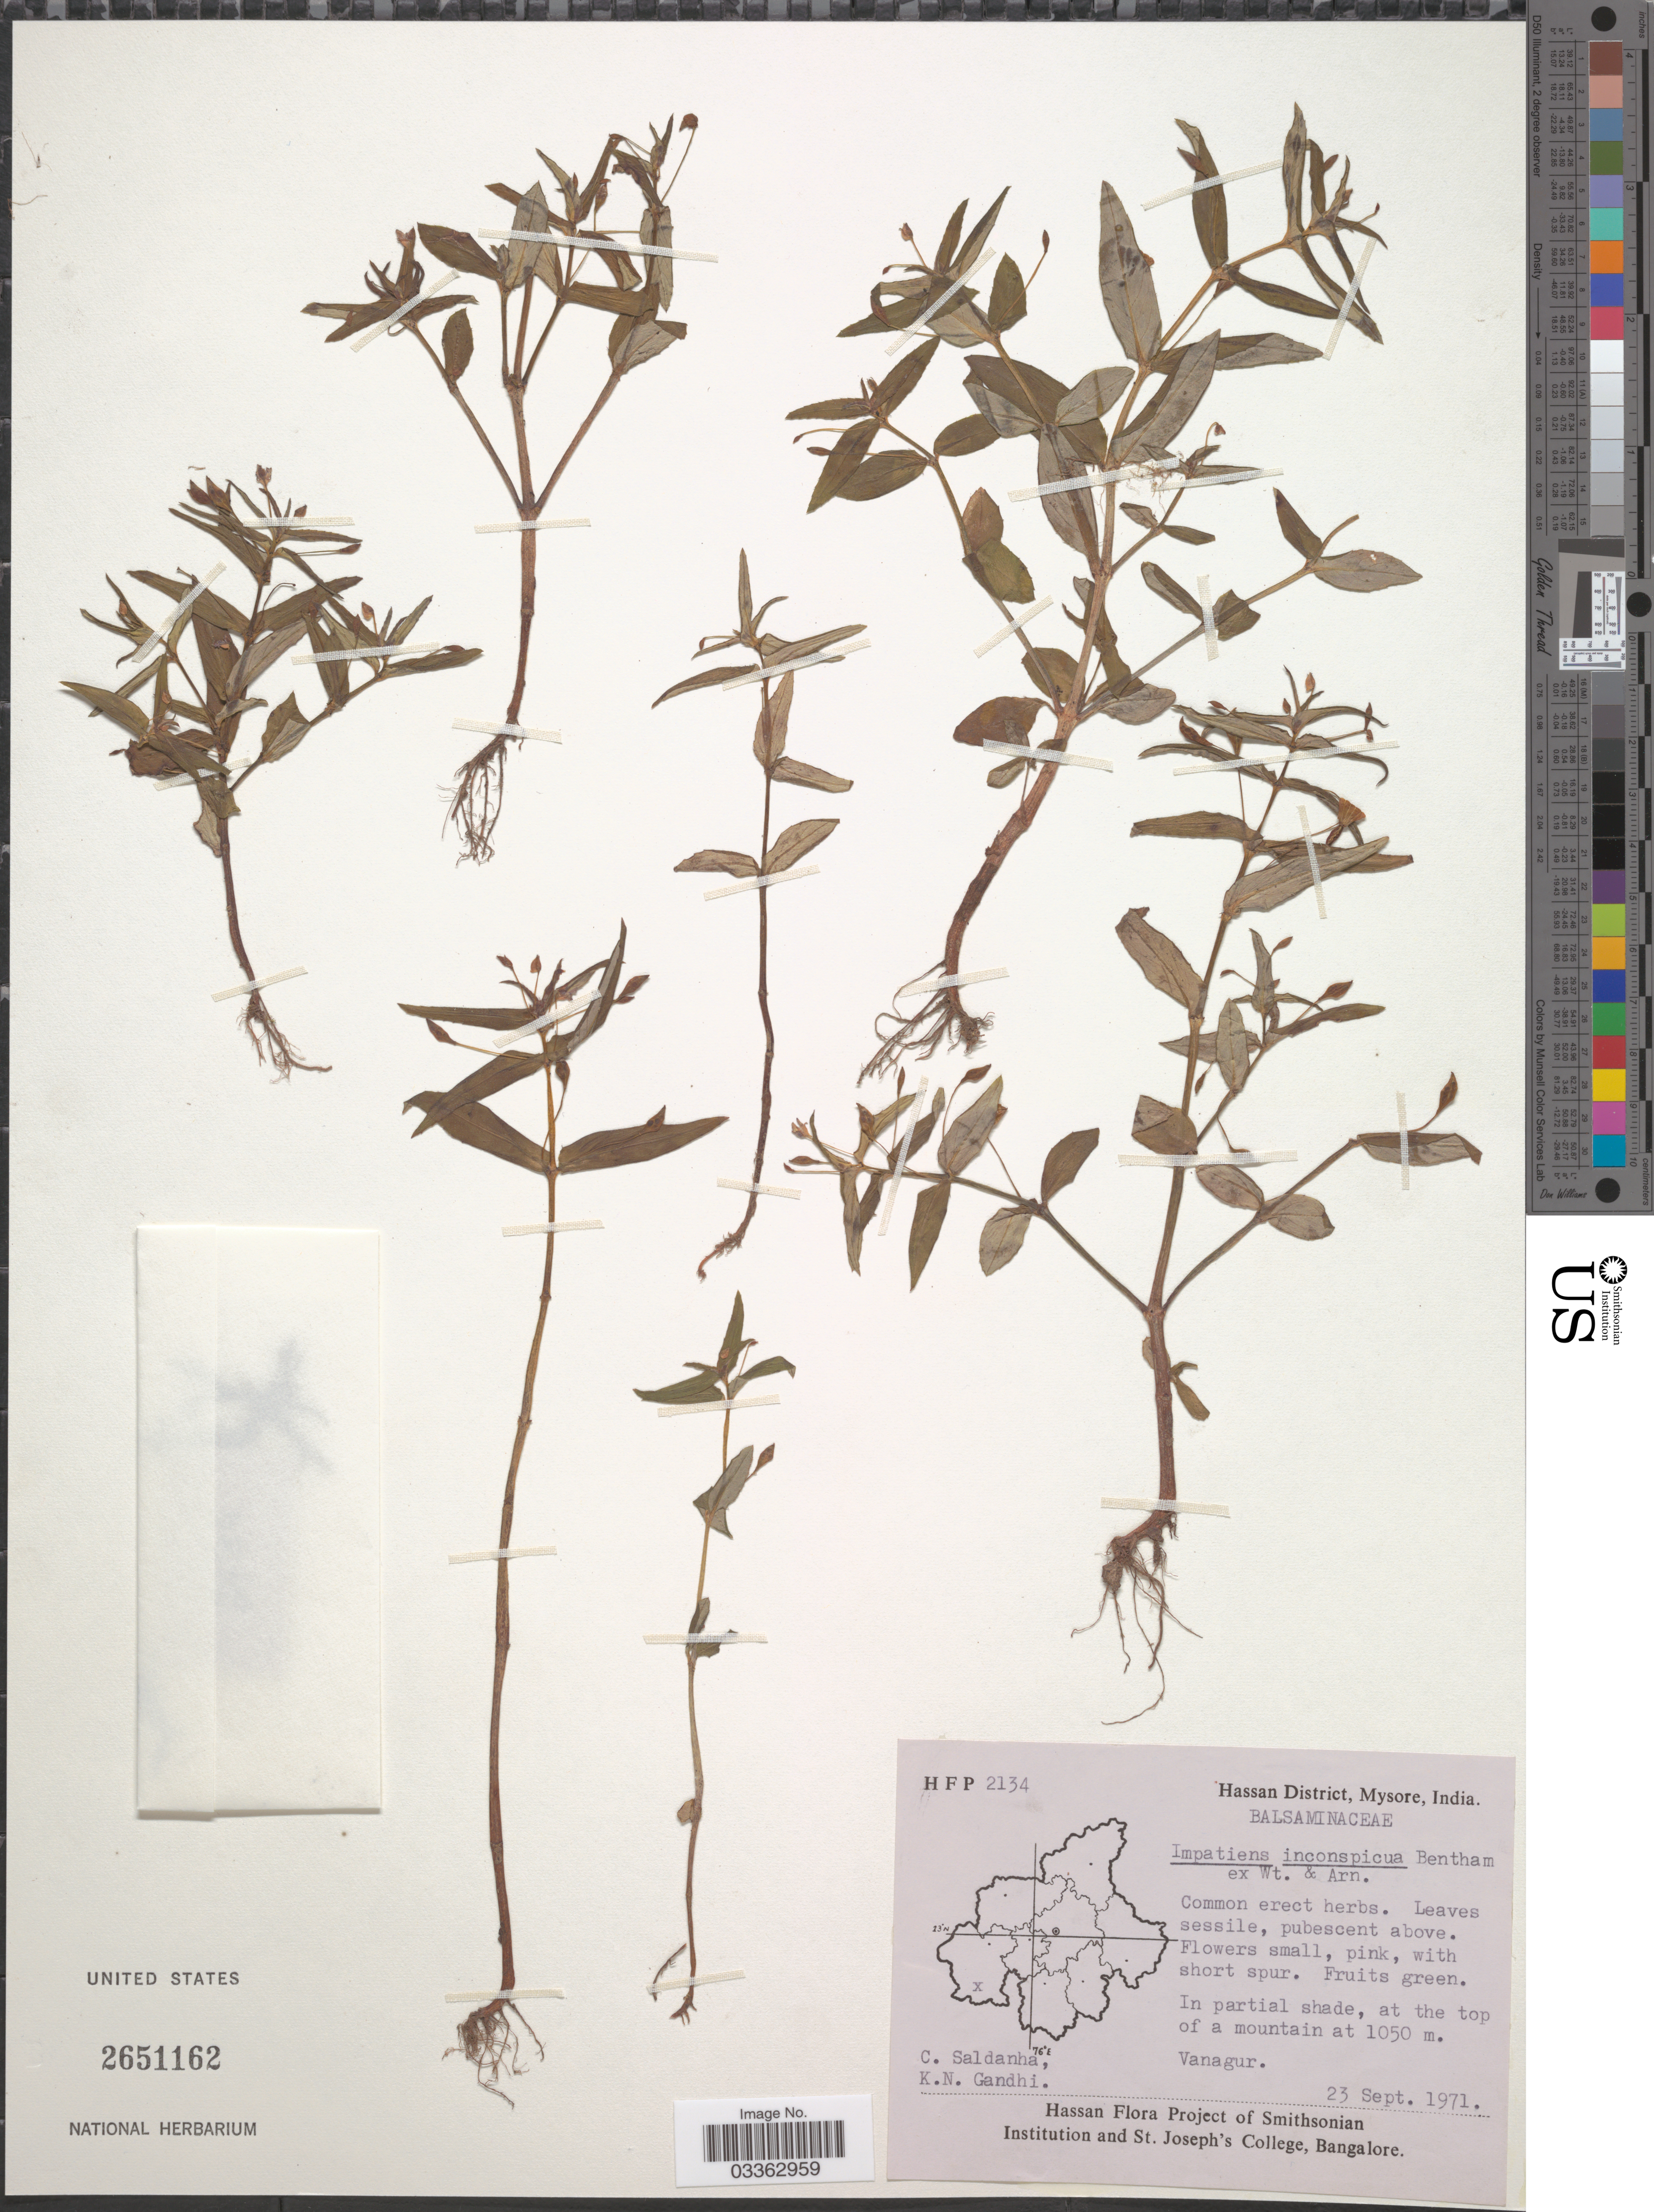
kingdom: Plantae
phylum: Tracheophyta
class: Magnoliopsida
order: Ericales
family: Balsaminaceae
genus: Impatiens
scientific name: Impatiens inconspicua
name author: Benth. ex in Wight & Arn.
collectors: C. Saldanha & K. N. Gandhi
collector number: HFP 2134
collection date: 1971-09-23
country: India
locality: Hassan District, Mysore. Vanagur.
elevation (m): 1050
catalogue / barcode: US 2651162